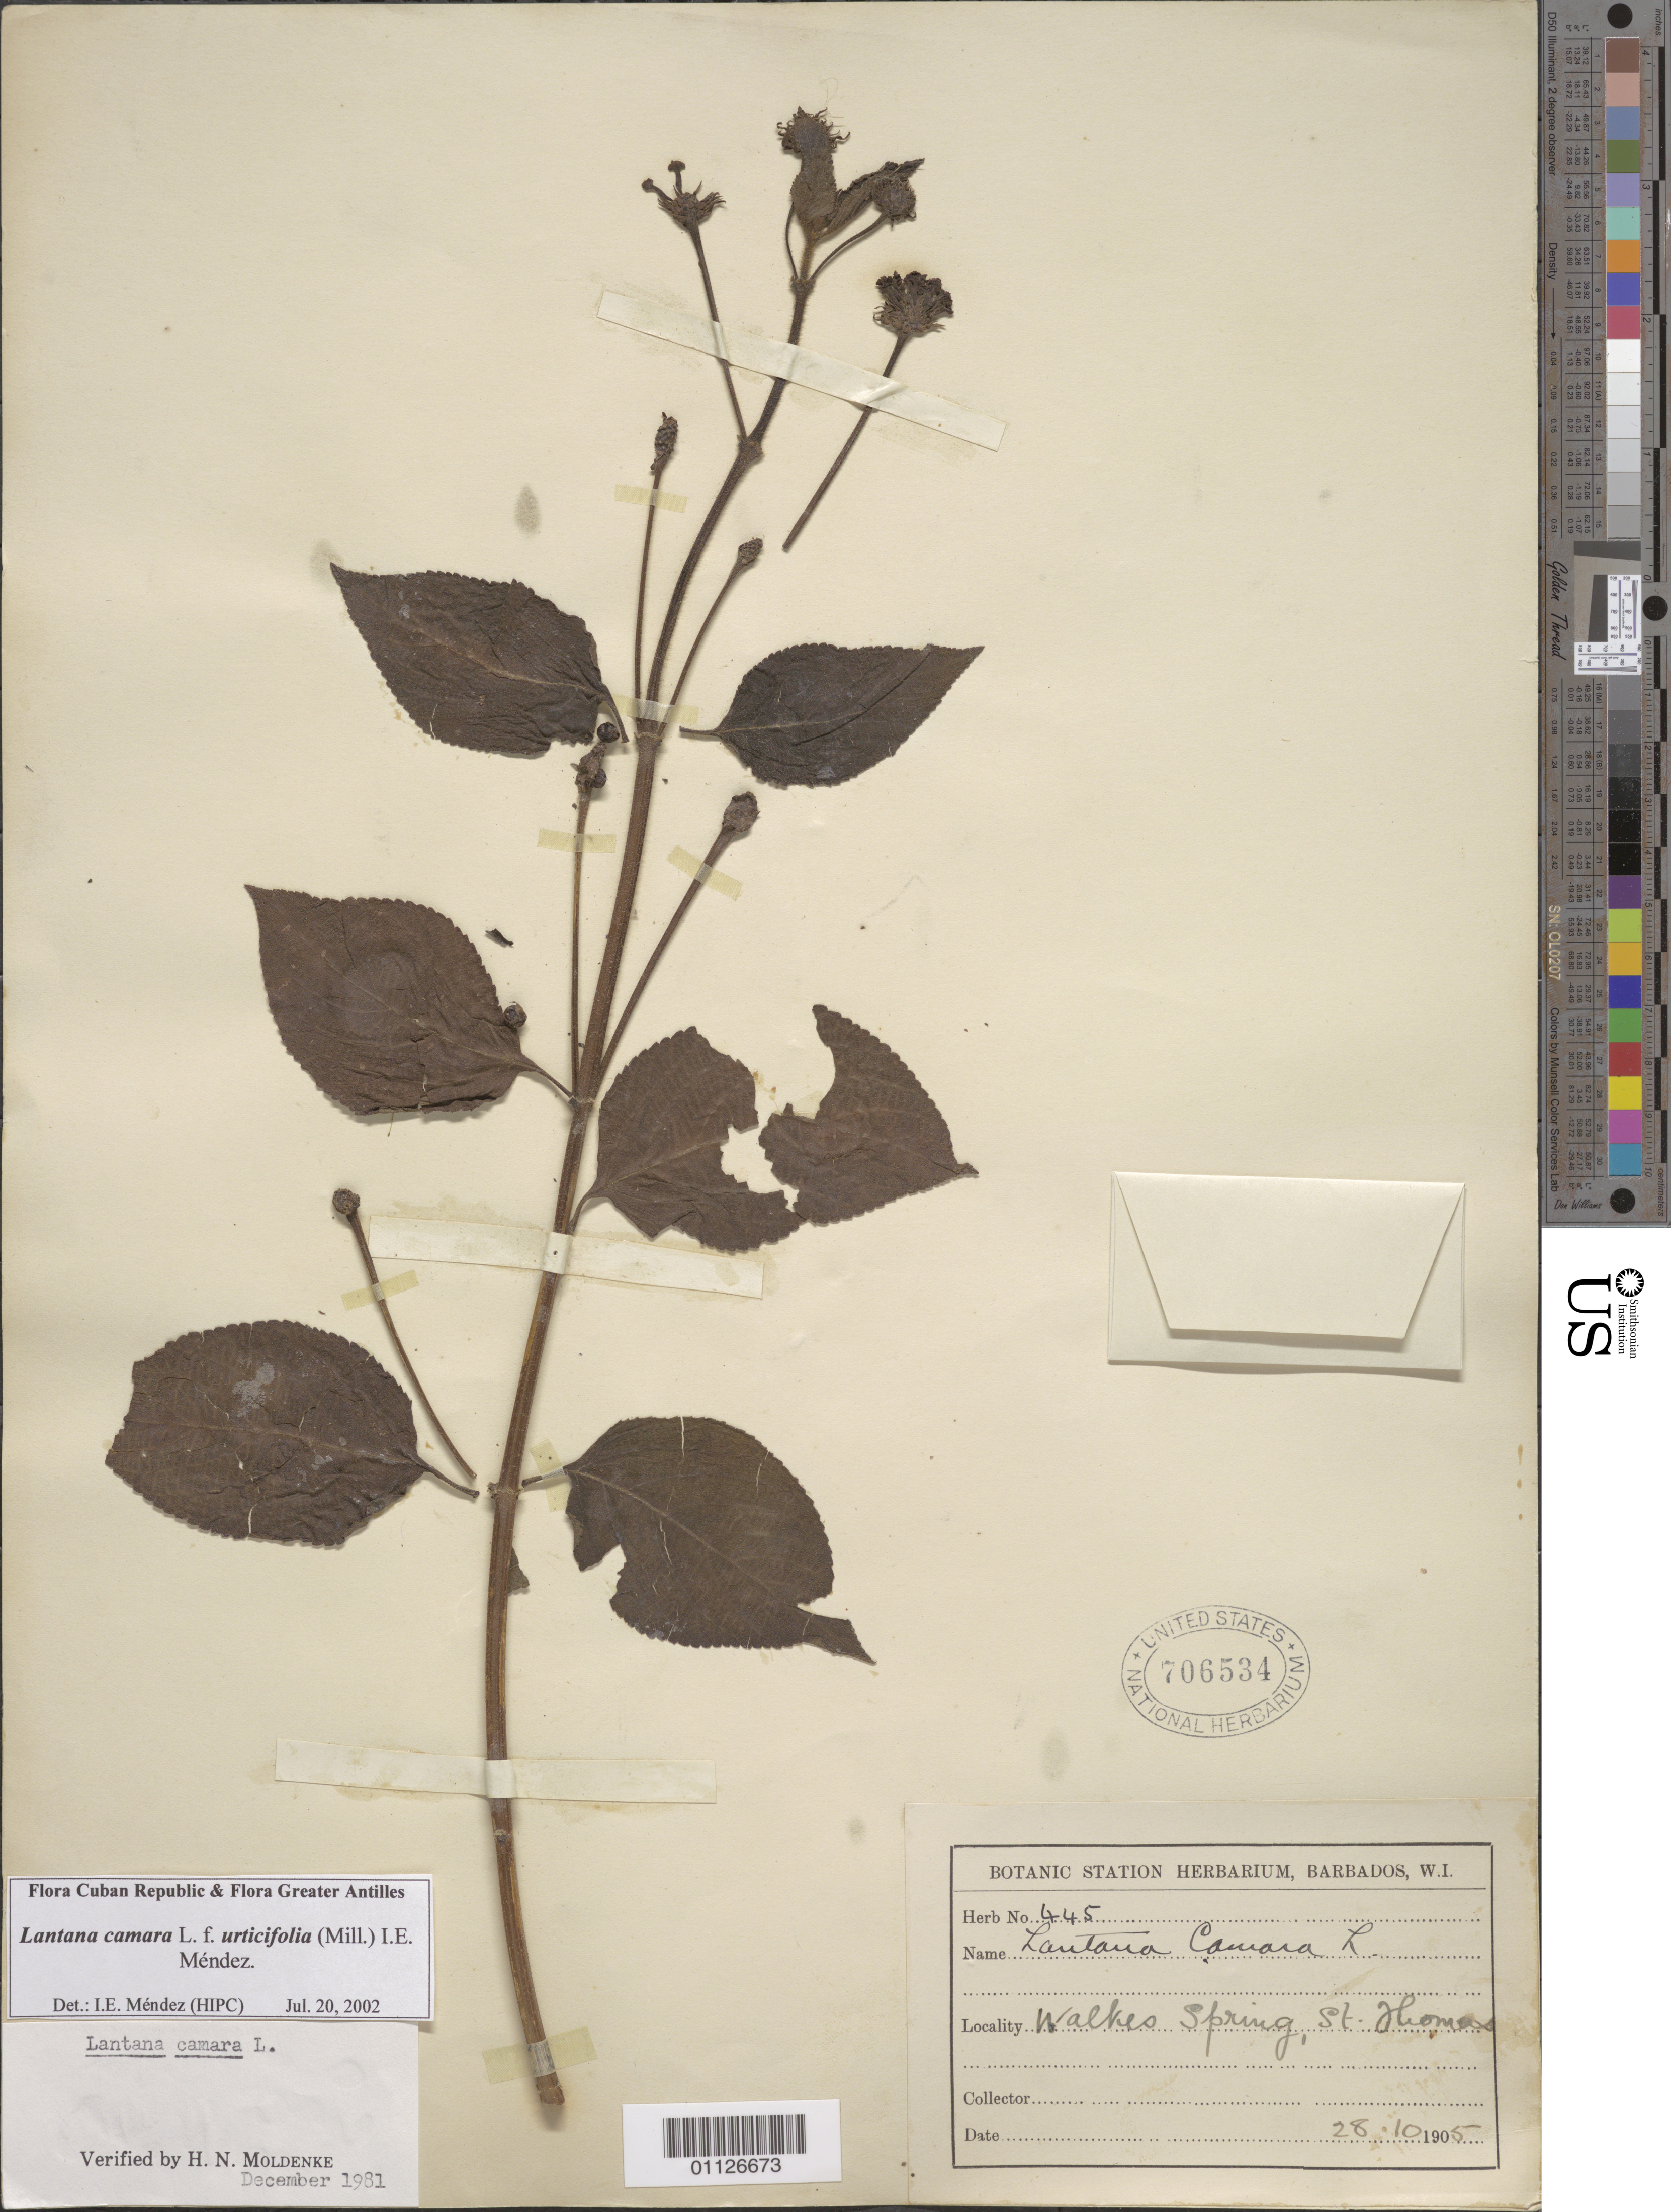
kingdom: Plantae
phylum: Tracheophyta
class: Magnoliopsida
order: Lamiales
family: Verbenaceae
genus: Lantana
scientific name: Lantana camara f. urticifolia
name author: (Mill.) I.E. Méndez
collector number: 445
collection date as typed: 28 Oct 1905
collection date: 1905-10-28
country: Barbados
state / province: Saint Thomas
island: Barbados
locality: Walkes Spring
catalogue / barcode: US 706534